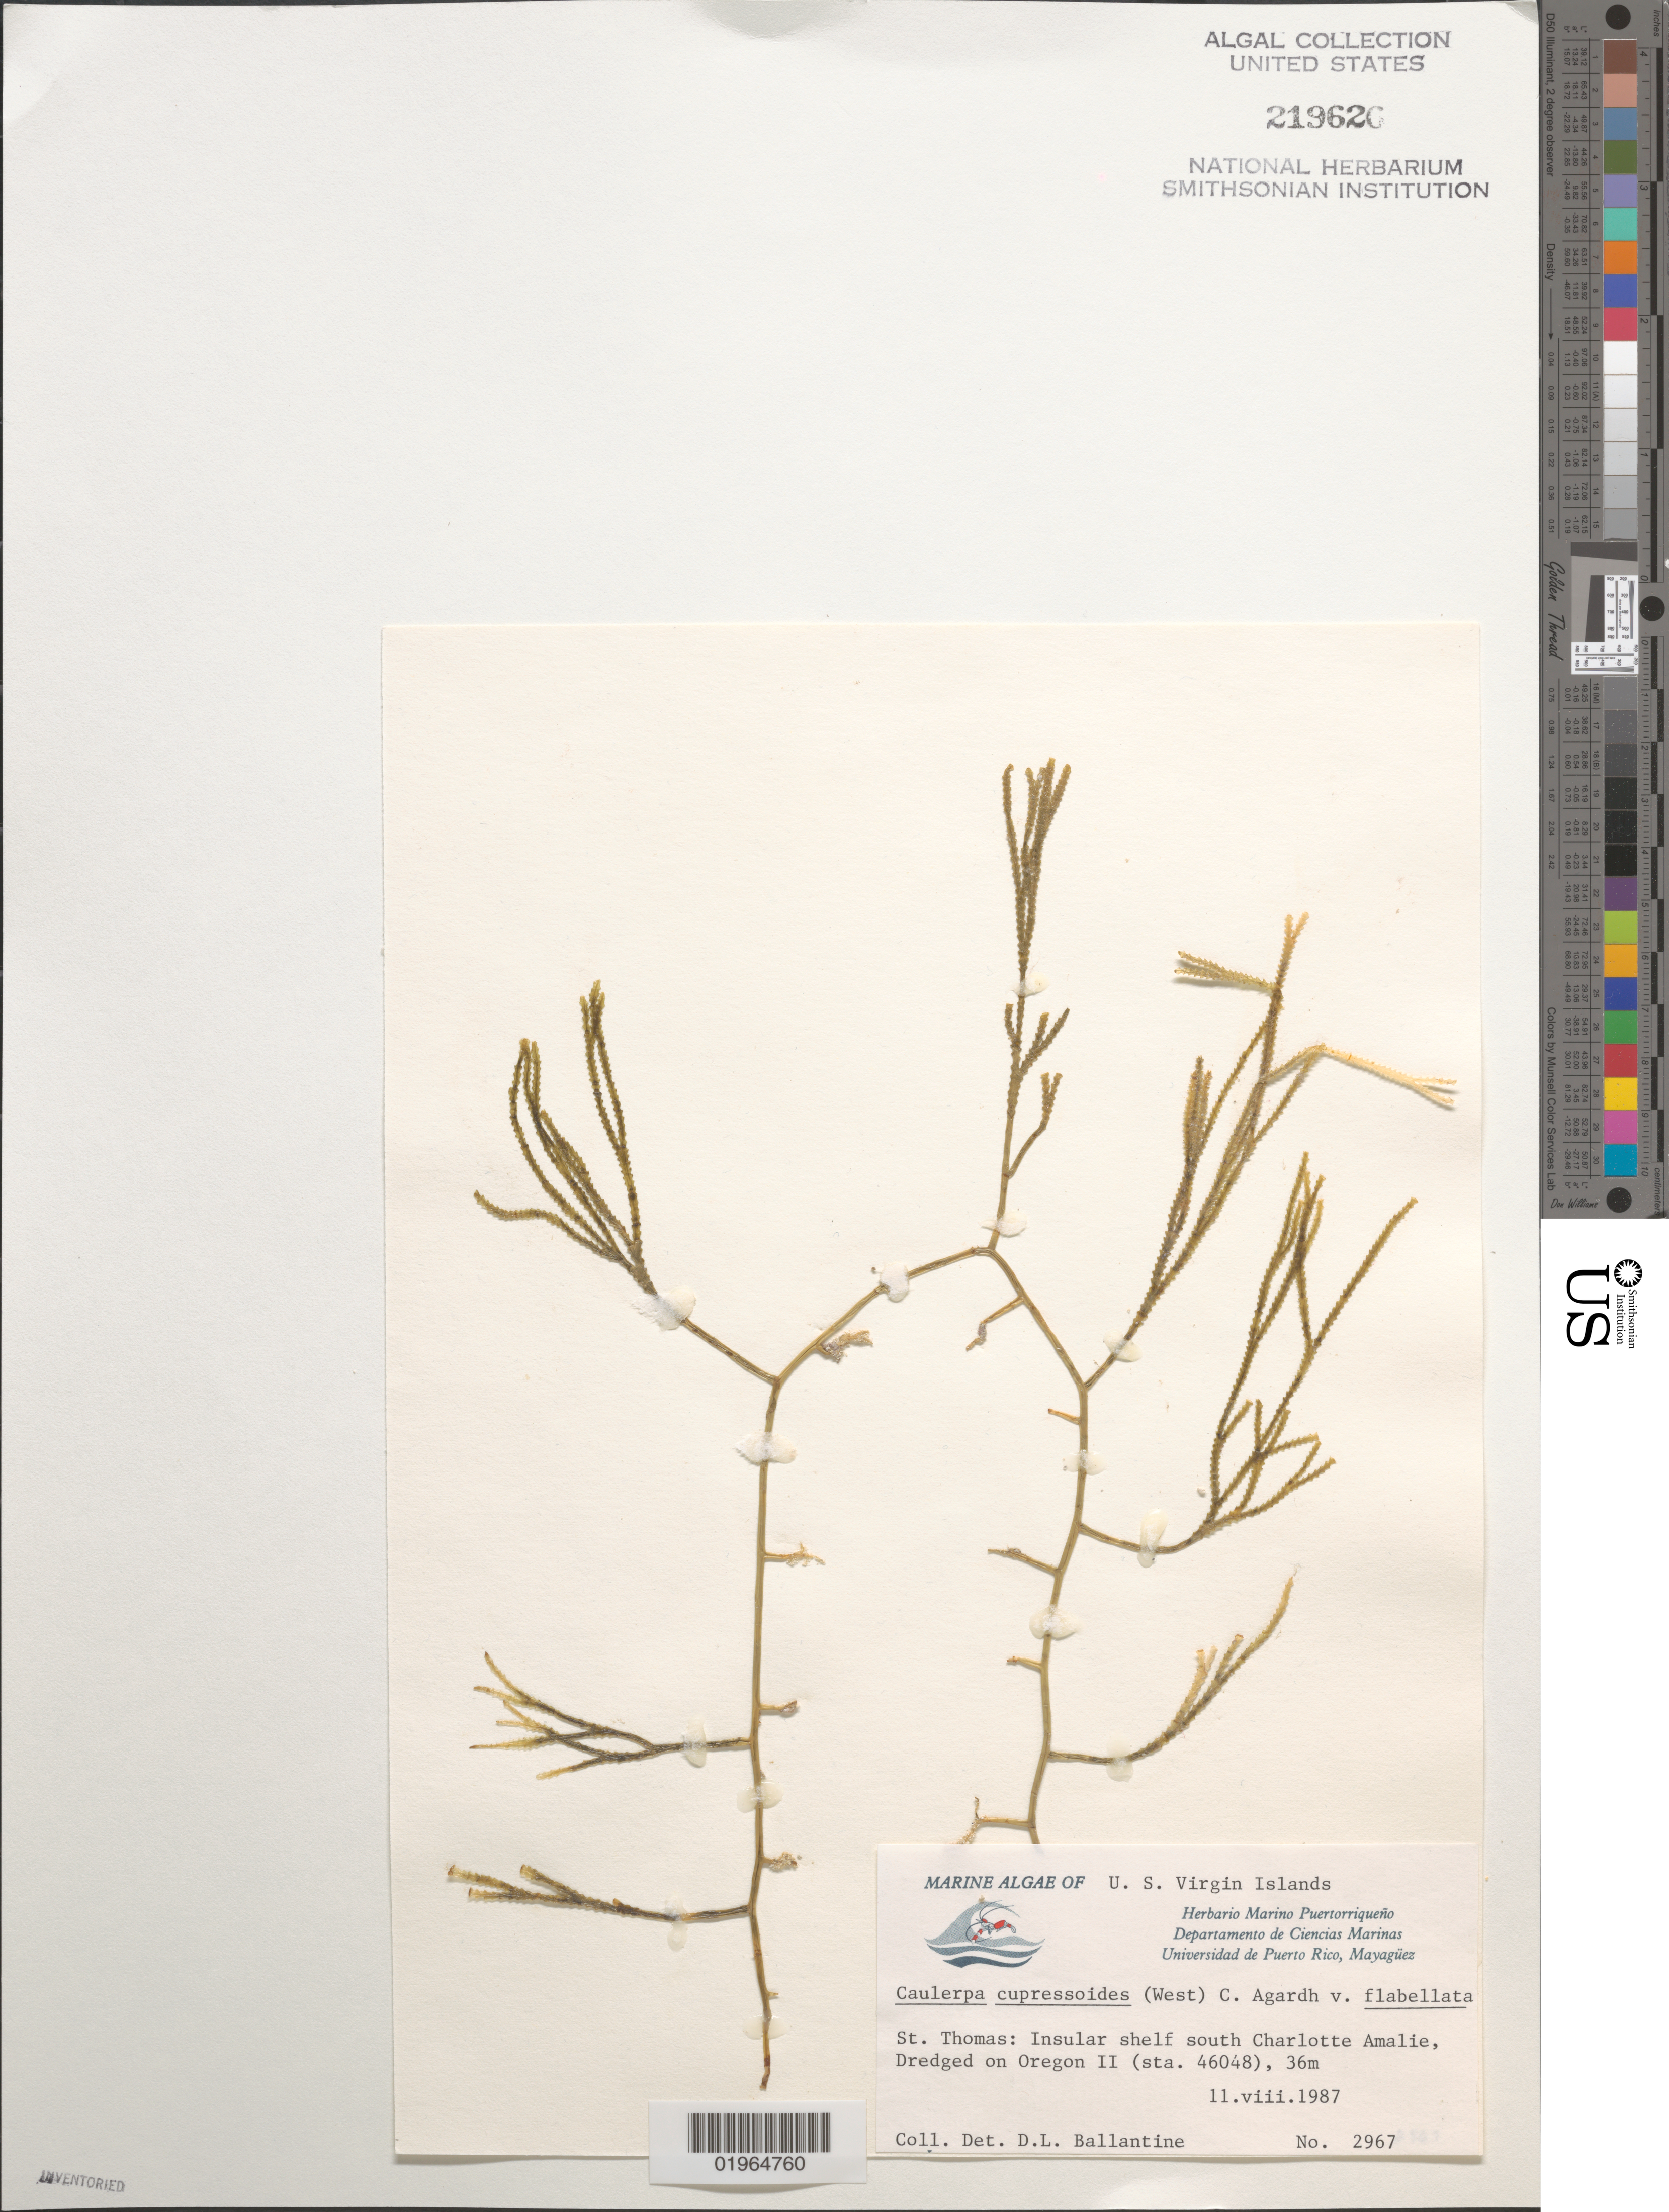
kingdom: Plantae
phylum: Chlorophyta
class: Ulvophyceae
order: Bryopsidales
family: Caulerpaceae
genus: Caulerpa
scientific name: Caulerpa cupressoides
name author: (Vahl) C. Agardh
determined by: Ballantine, D. L.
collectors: D.L. Ballantine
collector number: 2967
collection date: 1987-08-11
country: U.S. Virgin Islands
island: St. Thomas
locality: Insular shelf south Charlotte Amalie. Dredged on Oregon II (sta. 46048), 36m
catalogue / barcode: US 219626